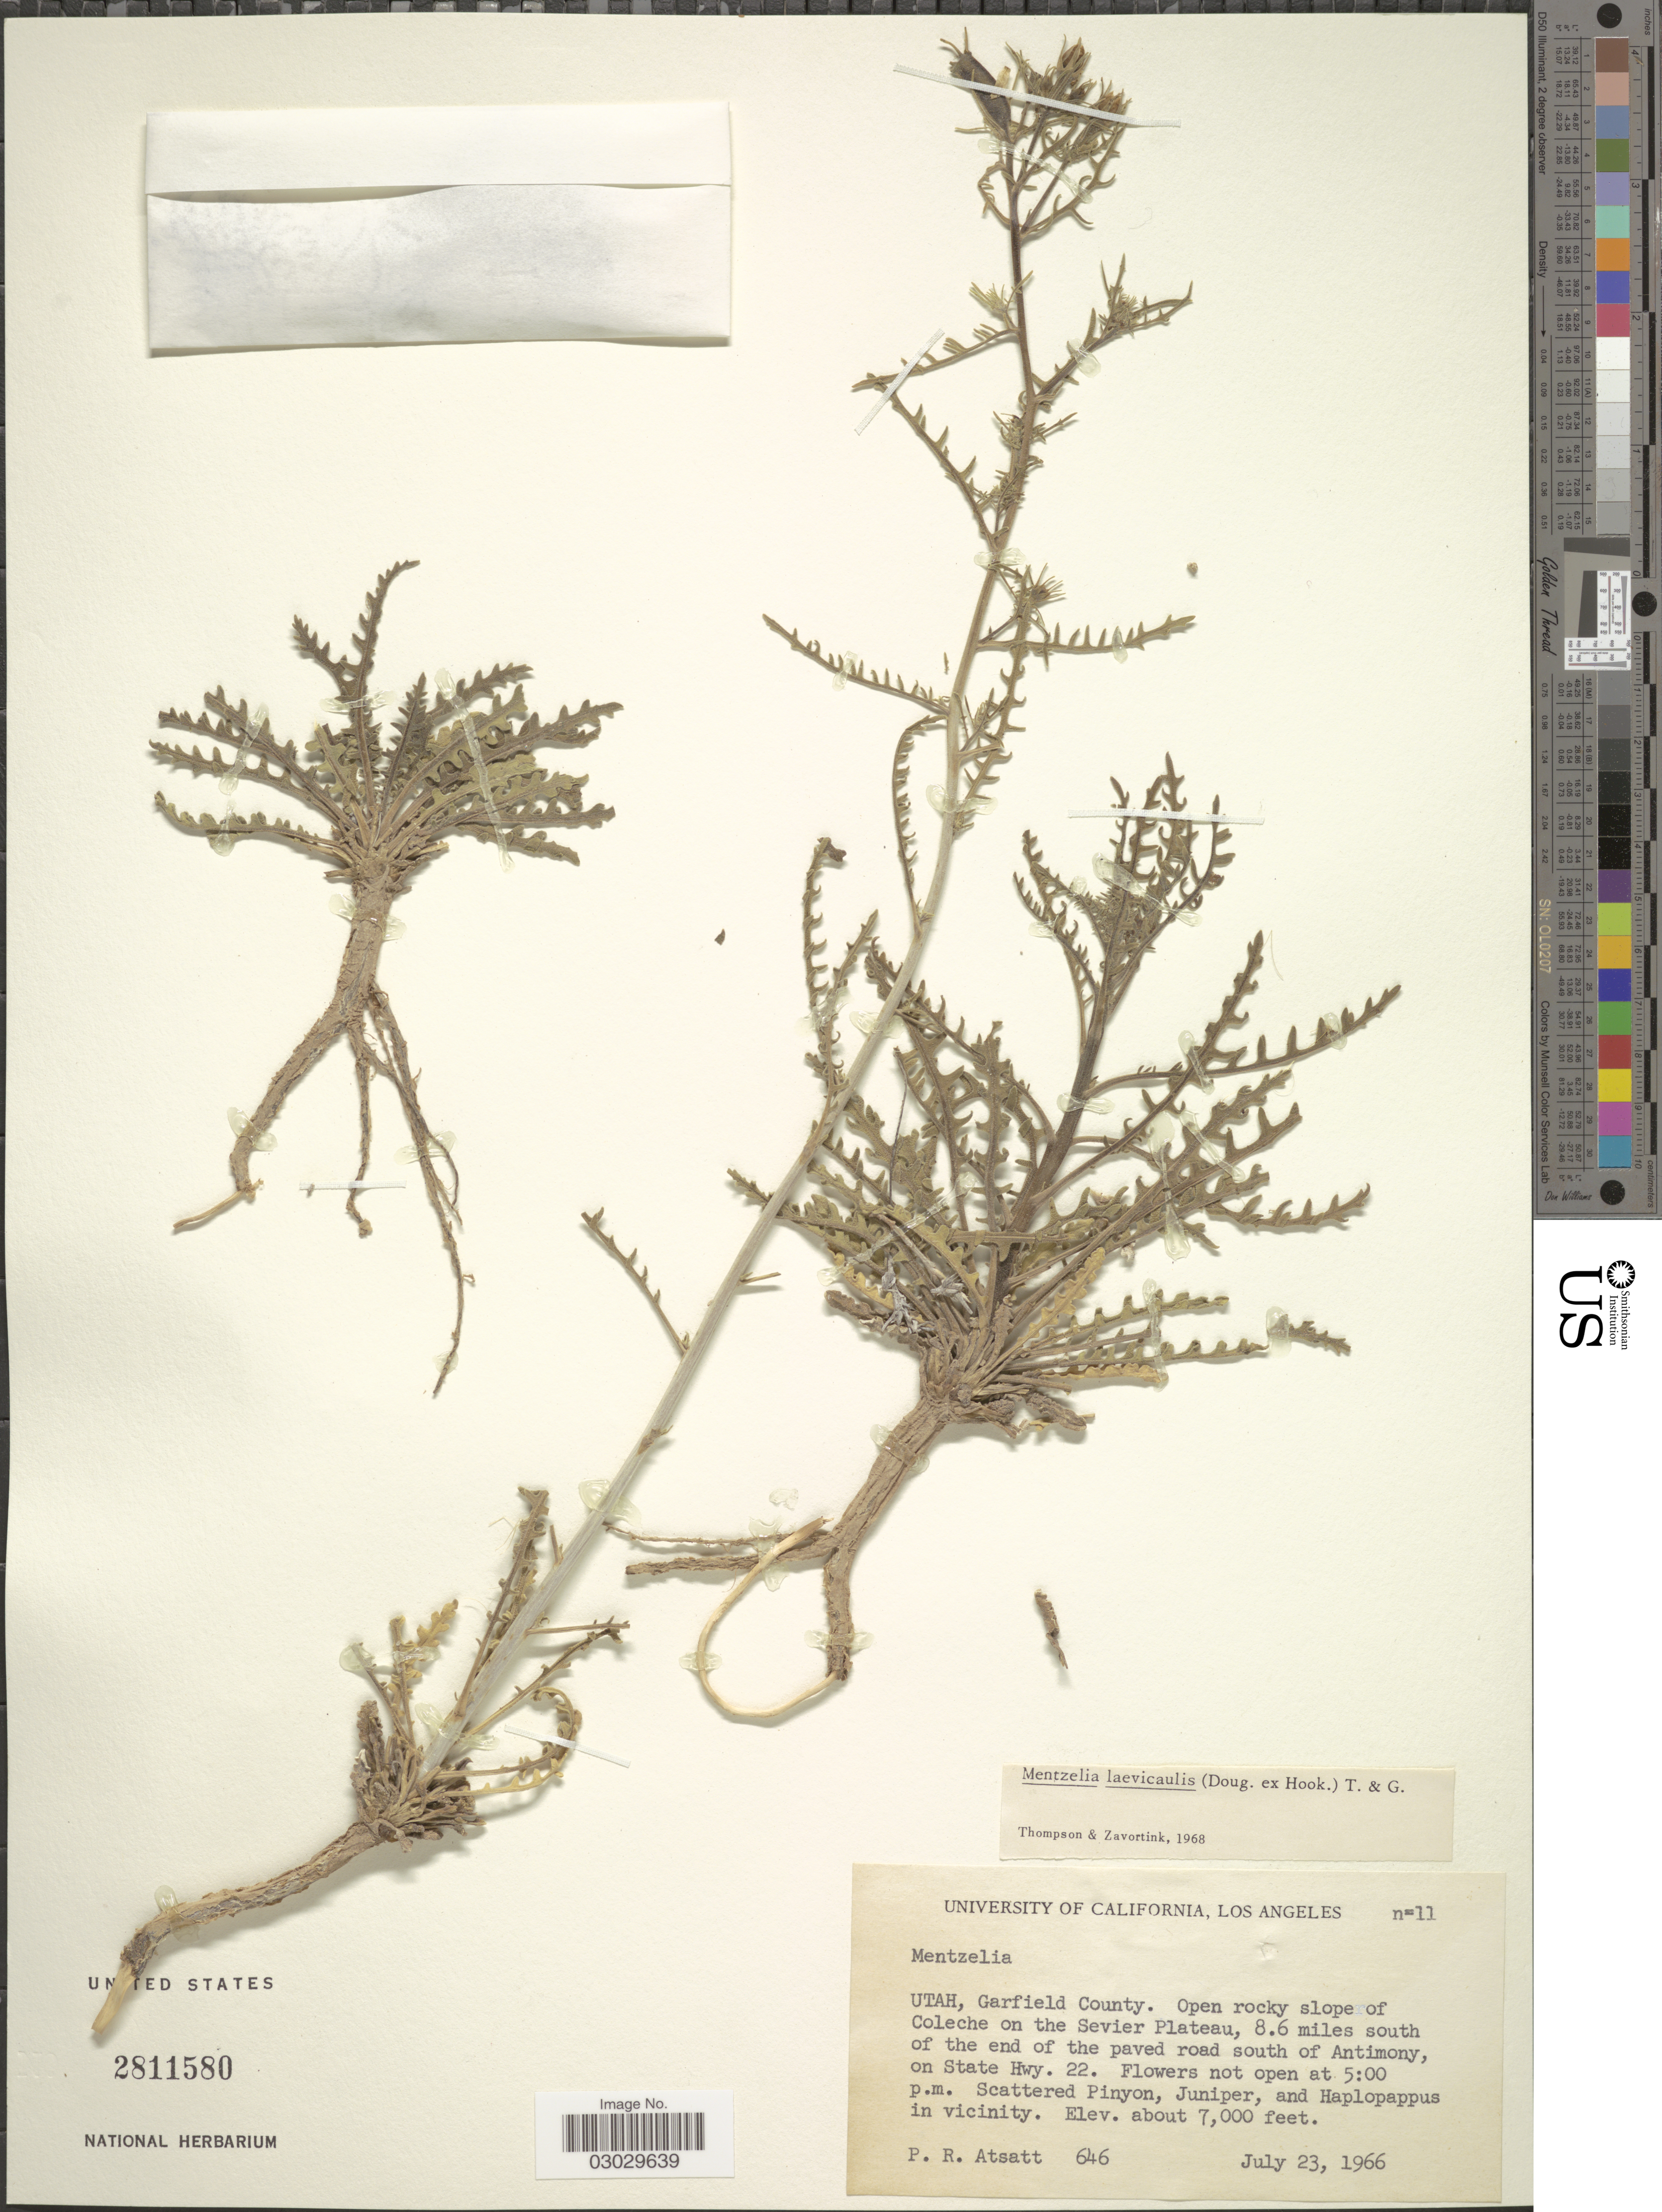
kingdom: Plantae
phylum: Tracheophyta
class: Magnoliopsida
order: Cornales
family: Loasaceae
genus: Mentzelia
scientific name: Mentzelia laevicaulis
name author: (Douglas ex Hook.) Torr. & A. Gray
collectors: P. R. Atsatt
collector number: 646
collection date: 1966-07-23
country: United States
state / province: Utah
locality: Garfield County. Open rocky slope of Coleche on the Sevier Plateau, 8.6 miles south of the end of the paved road south of Antimony, on State Hwy. 22.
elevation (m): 2134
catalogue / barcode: US 2811580